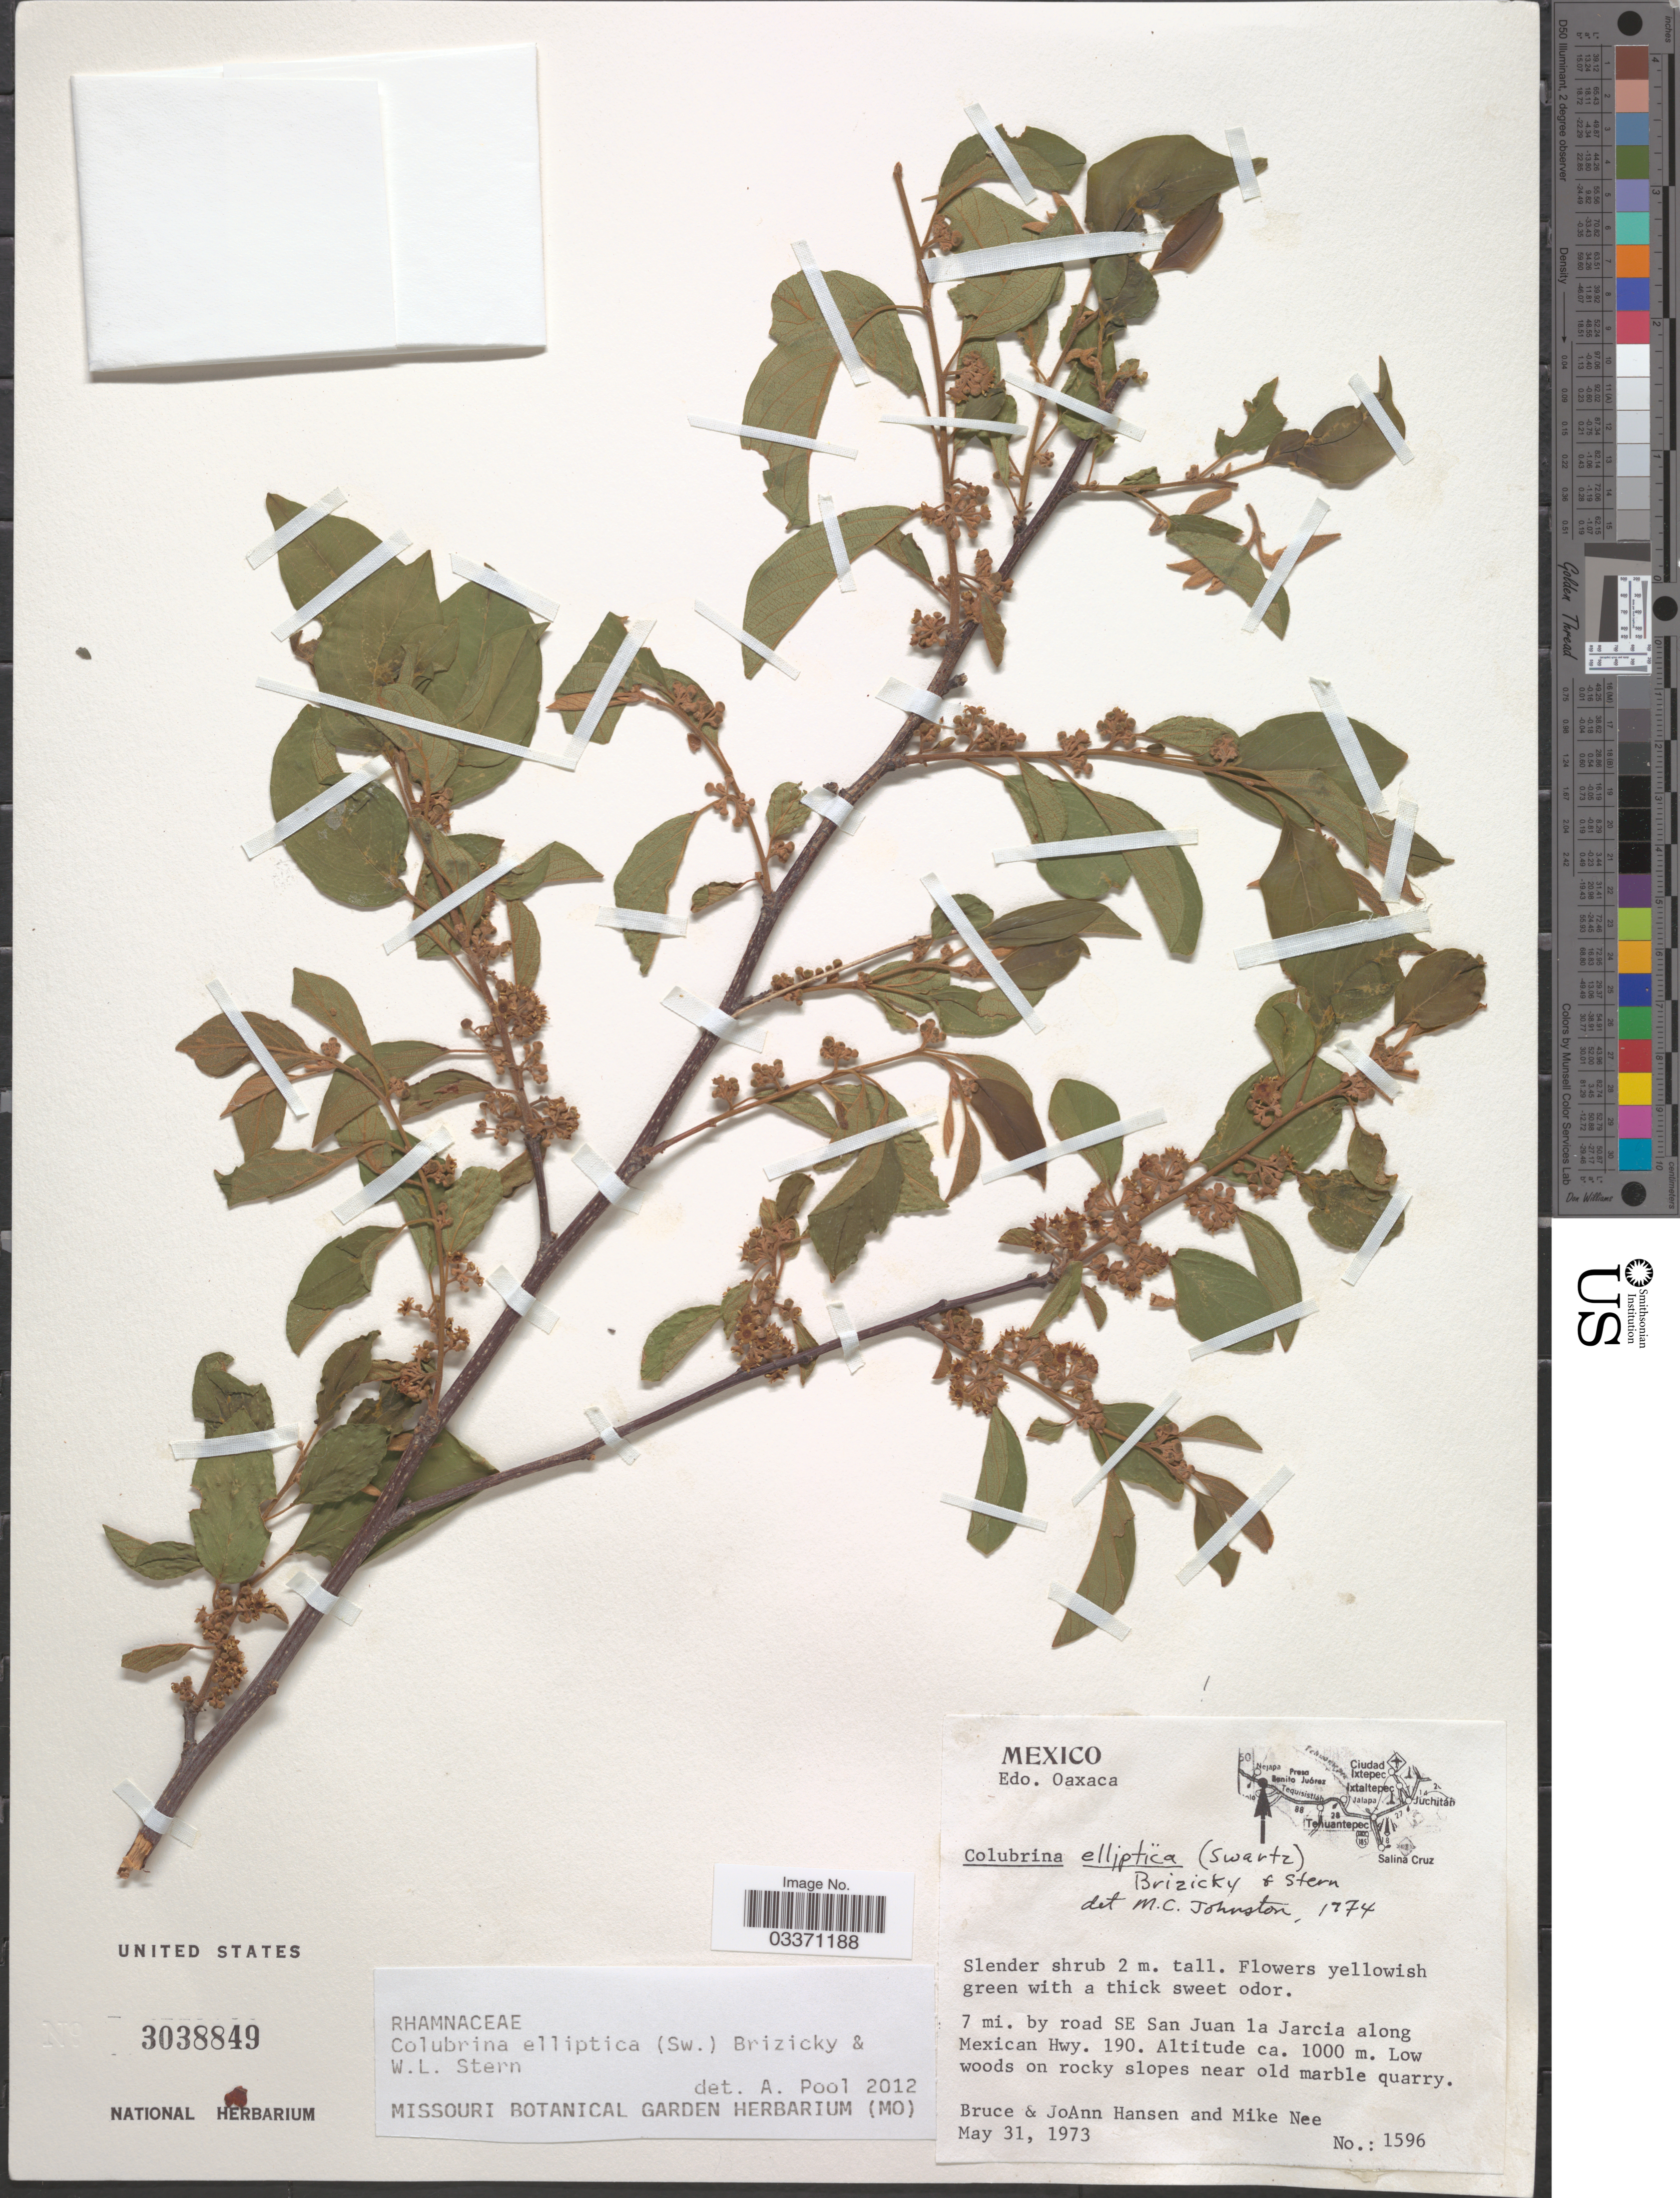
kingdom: Plantae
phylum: Tracheophyta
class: Magnoliopsida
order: Rosales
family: Rhamnaceae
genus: Colubrina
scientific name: Colubrina elliptica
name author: (Sw.) Brizicky & W.L. Stern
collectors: B. Hansen, J. Hansen & M. Nee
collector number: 1596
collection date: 1973-05-31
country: Mexico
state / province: Oaxaca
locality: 7 mi. by road SE San Juan 1a Jarcia along Mexican Hwy. 190.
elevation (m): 1000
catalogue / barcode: US 3038849